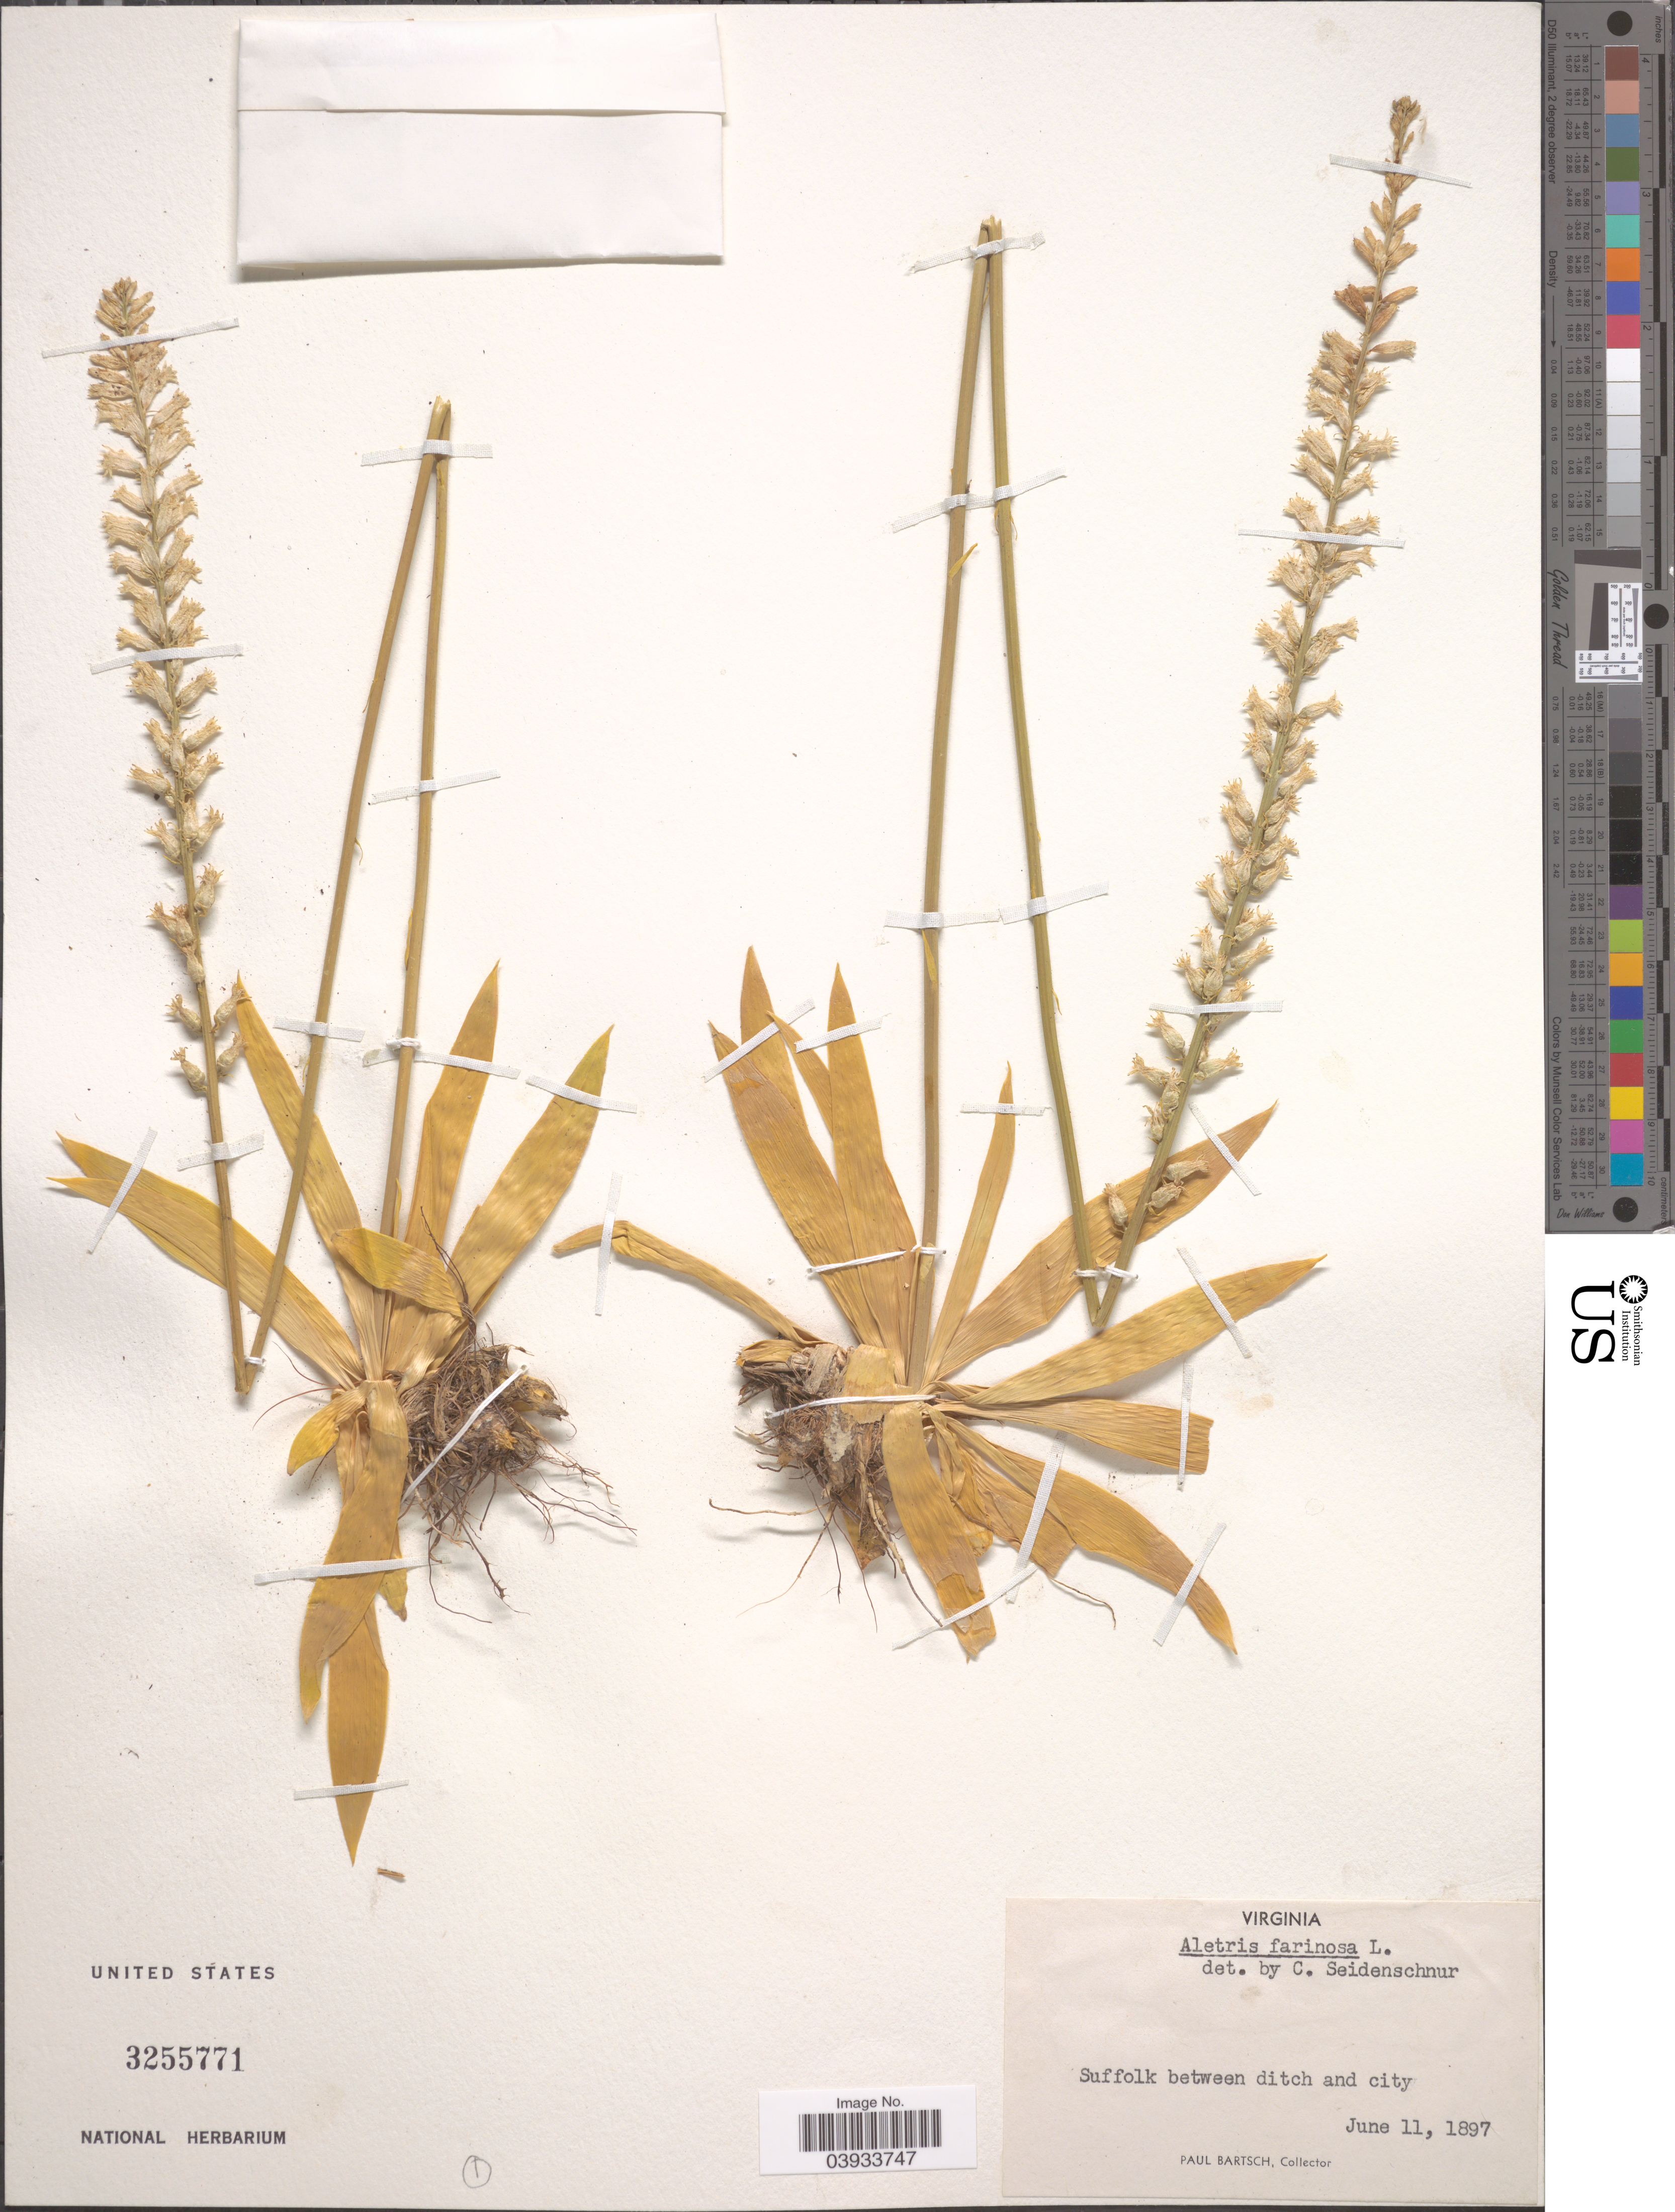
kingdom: Plantae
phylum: Tracheophyta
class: Liliopsida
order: Dioscoreales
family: Nartheciaceae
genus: Aletris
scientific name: Aletris aurea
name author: Walter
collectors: P. Bartsch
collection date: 1897-06-11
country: United States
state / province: Virginia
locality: Suffolk between ditch and city.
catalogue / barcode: US 3255771